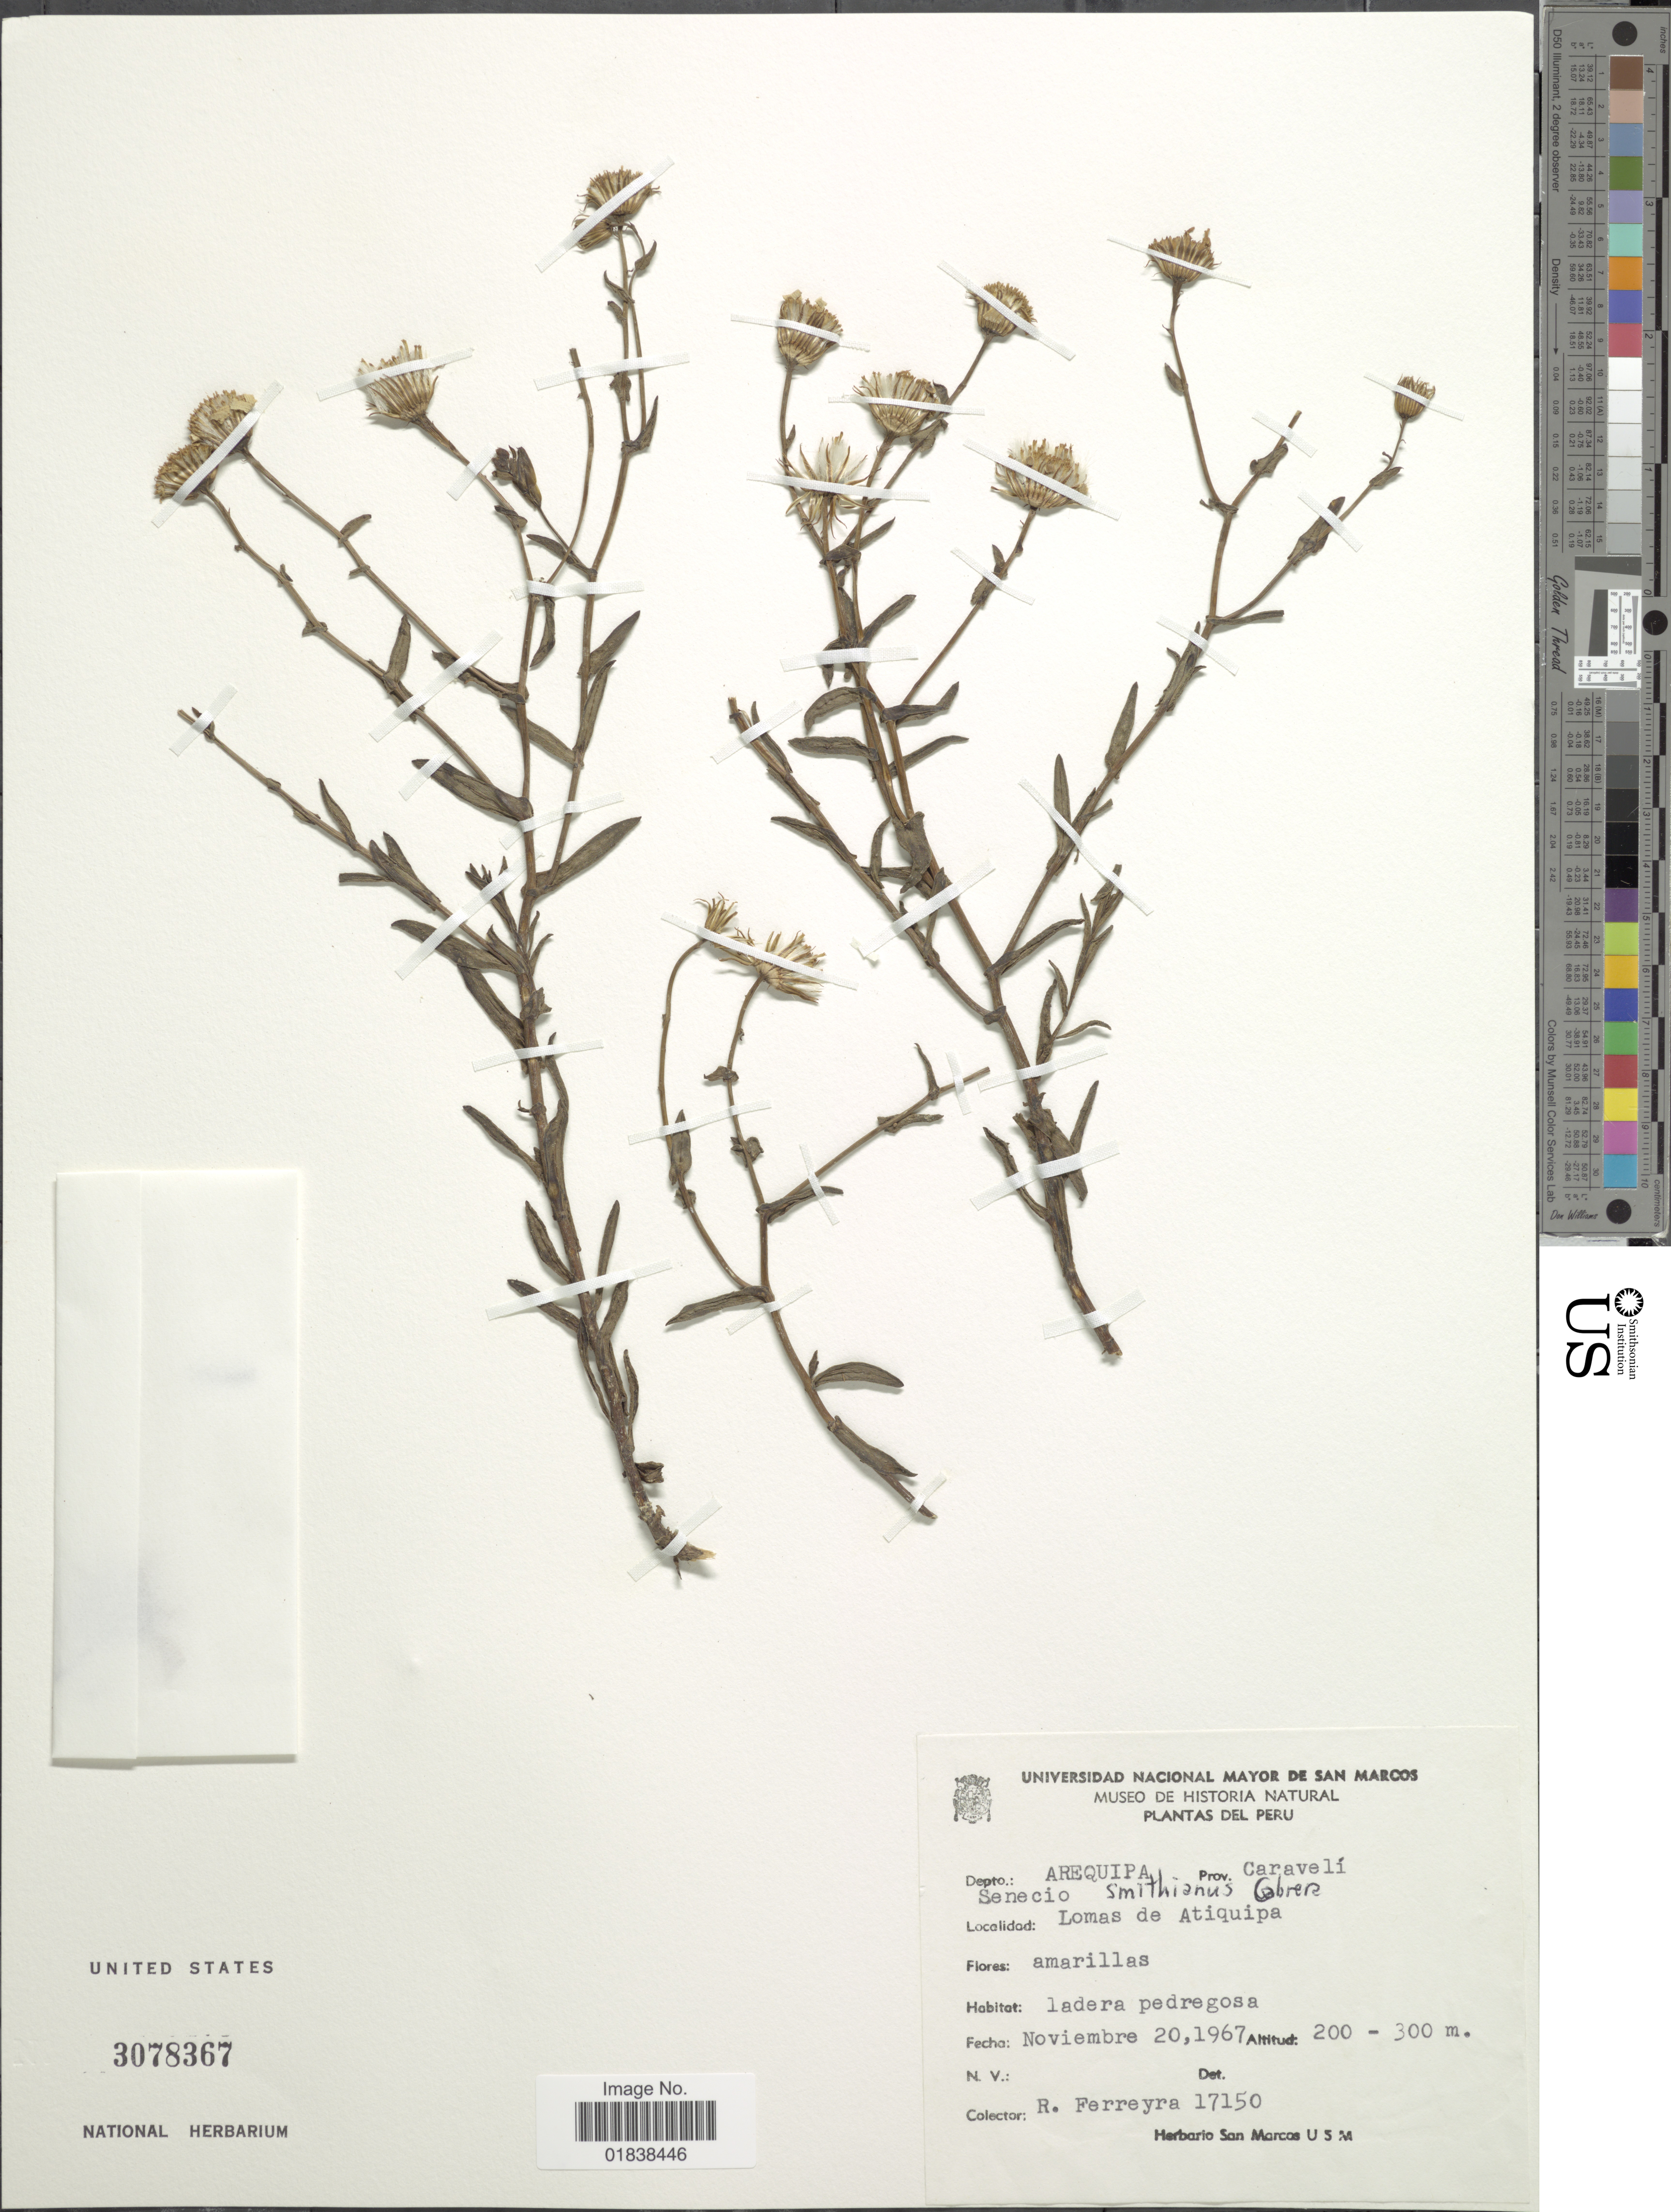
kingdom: Plantae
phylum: Tracheophyta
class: Magnoliopsida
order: Asterales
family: Asteraceae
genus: Senecio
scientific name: Senecio smithianus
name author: Cabrera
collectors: R. A. Ferreyra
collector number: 17150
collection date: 1967-11-20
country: Peru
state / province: Arequipa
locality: Prov. Caraveli, Lomas de Atiquipa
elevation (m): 200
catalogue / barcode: US 3078367